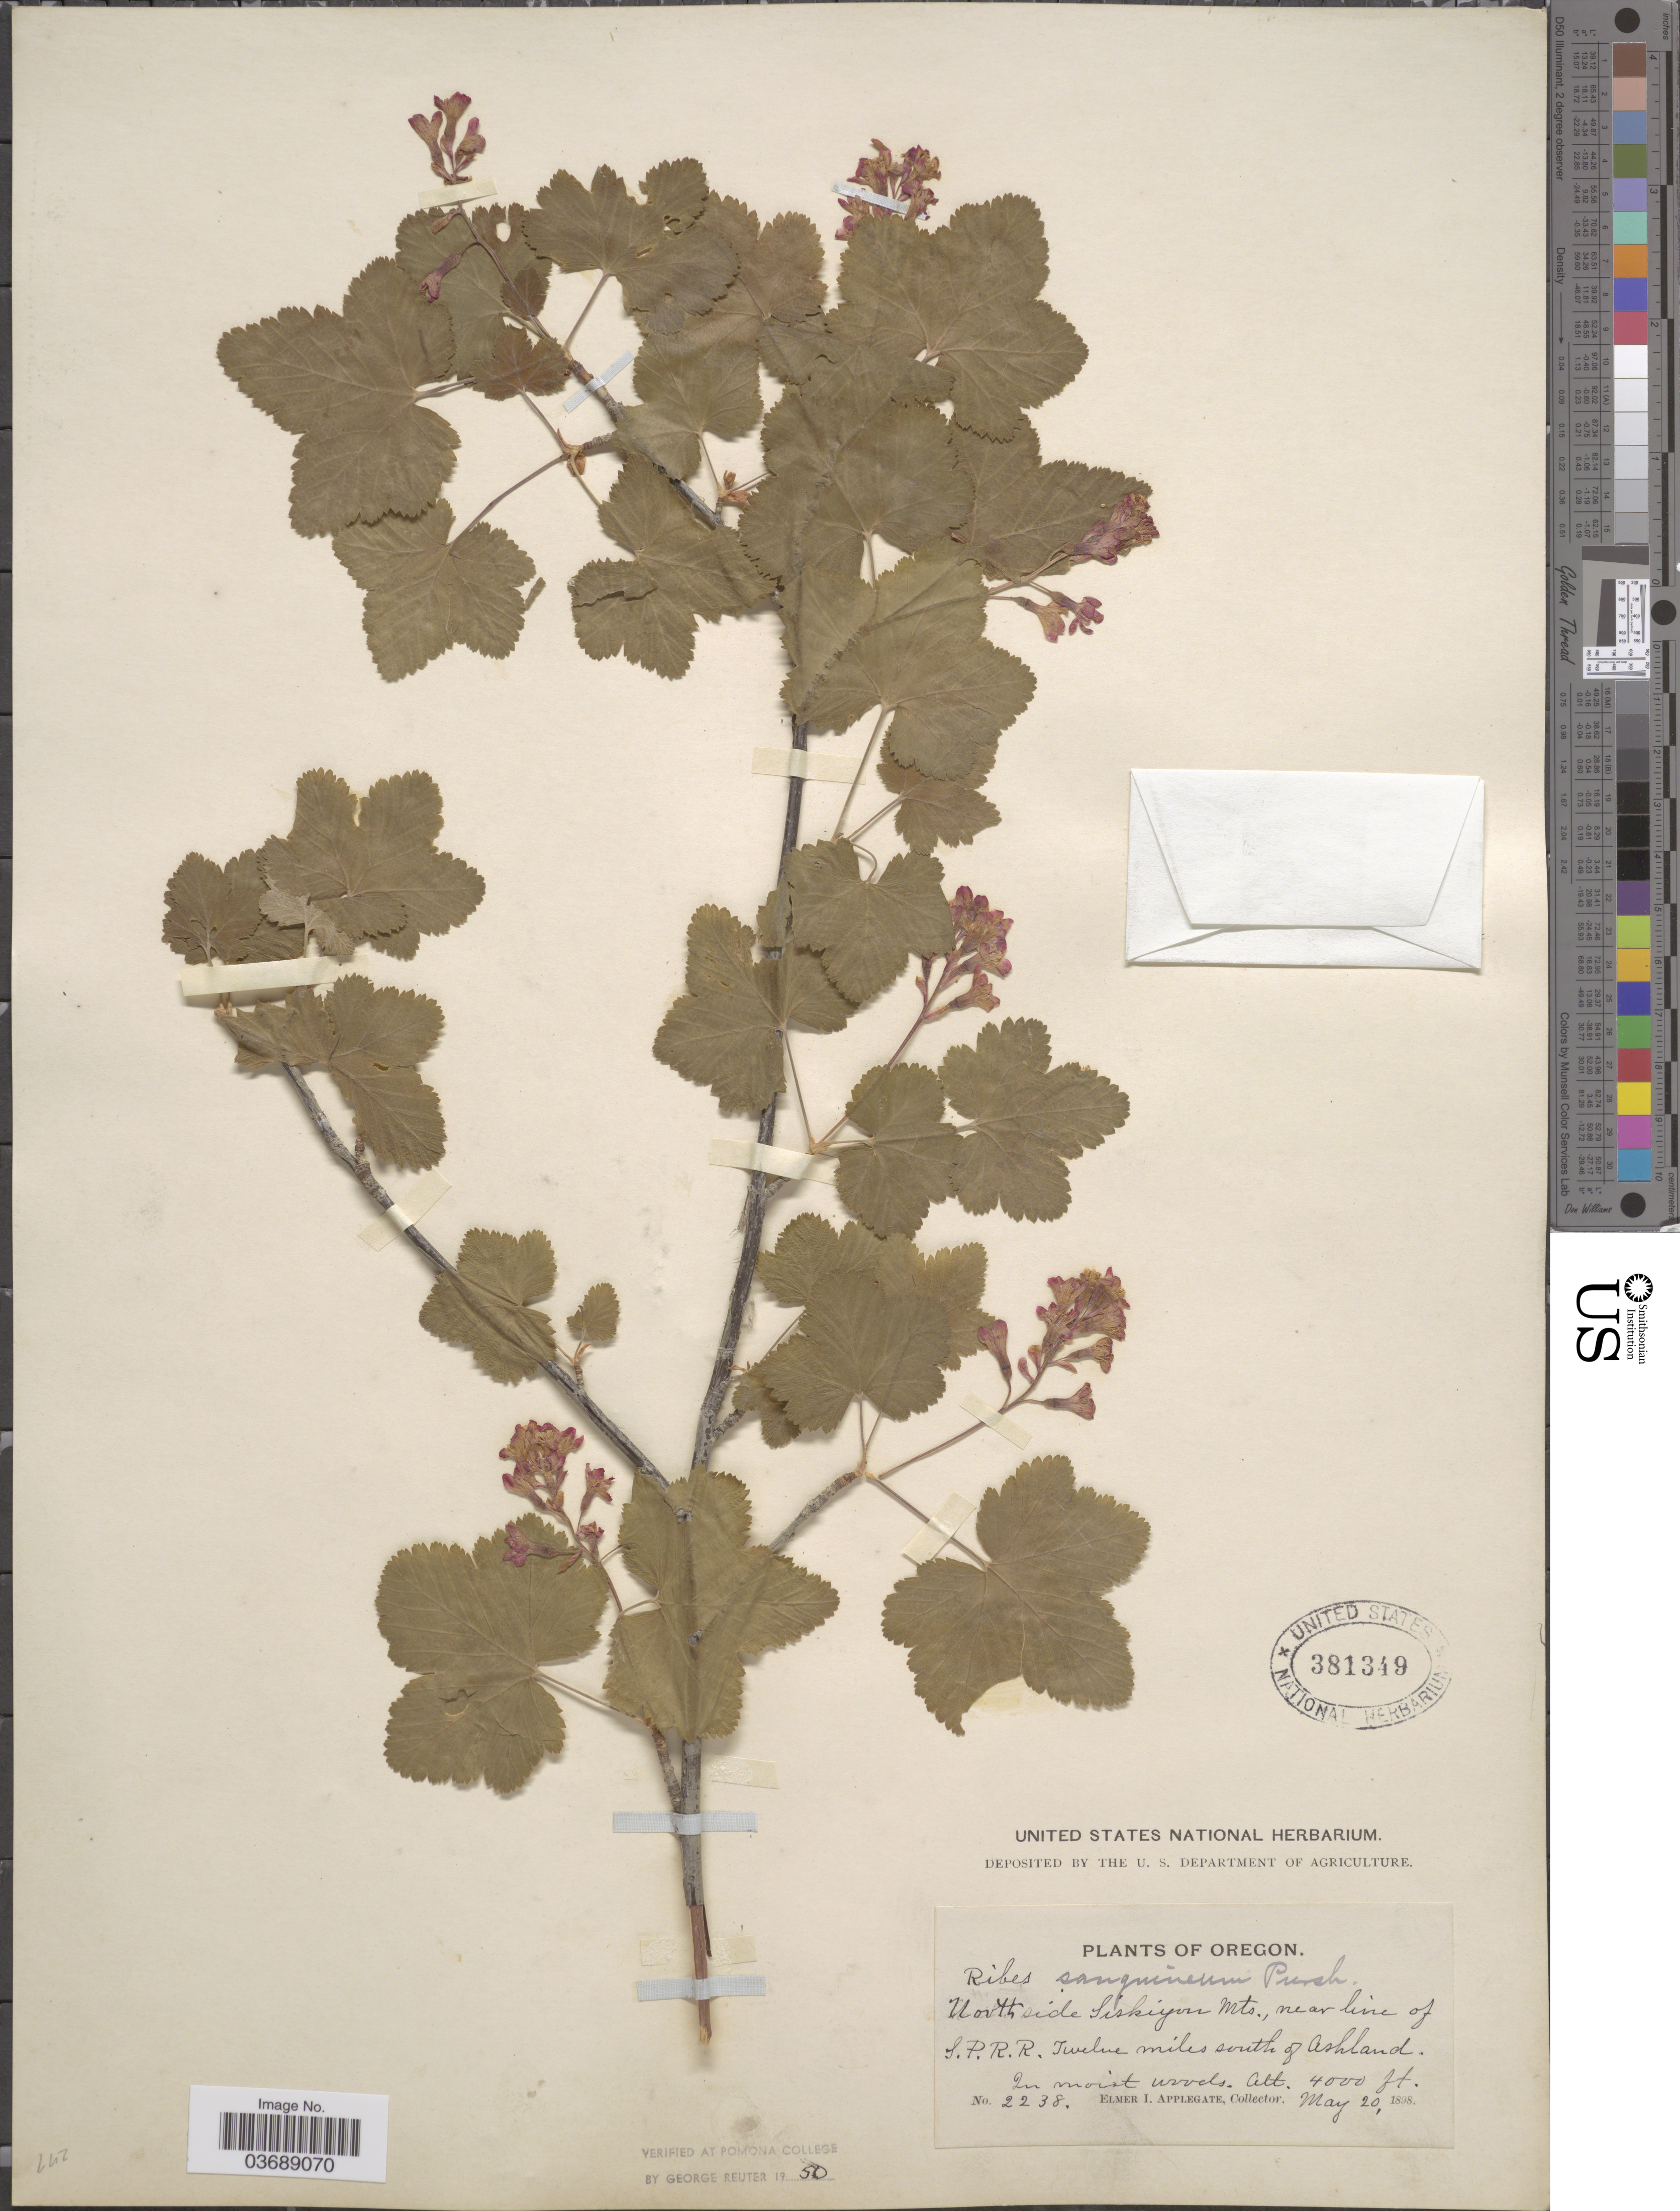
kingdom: Plantae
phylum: Tracheophyta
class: Magnoliopsida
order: Saxifragales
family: Grossulariaceae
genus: Ribes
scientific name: Ribes sanguineum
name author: Pursh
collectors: E. I. Applegate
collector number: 2238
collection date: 1898-05-20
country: United States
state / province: Oregon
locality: North side Siskiyou Mts., near line of S.P.R.R. Twelve miles south of Ashland.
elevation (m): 1219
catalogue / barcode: US 381349